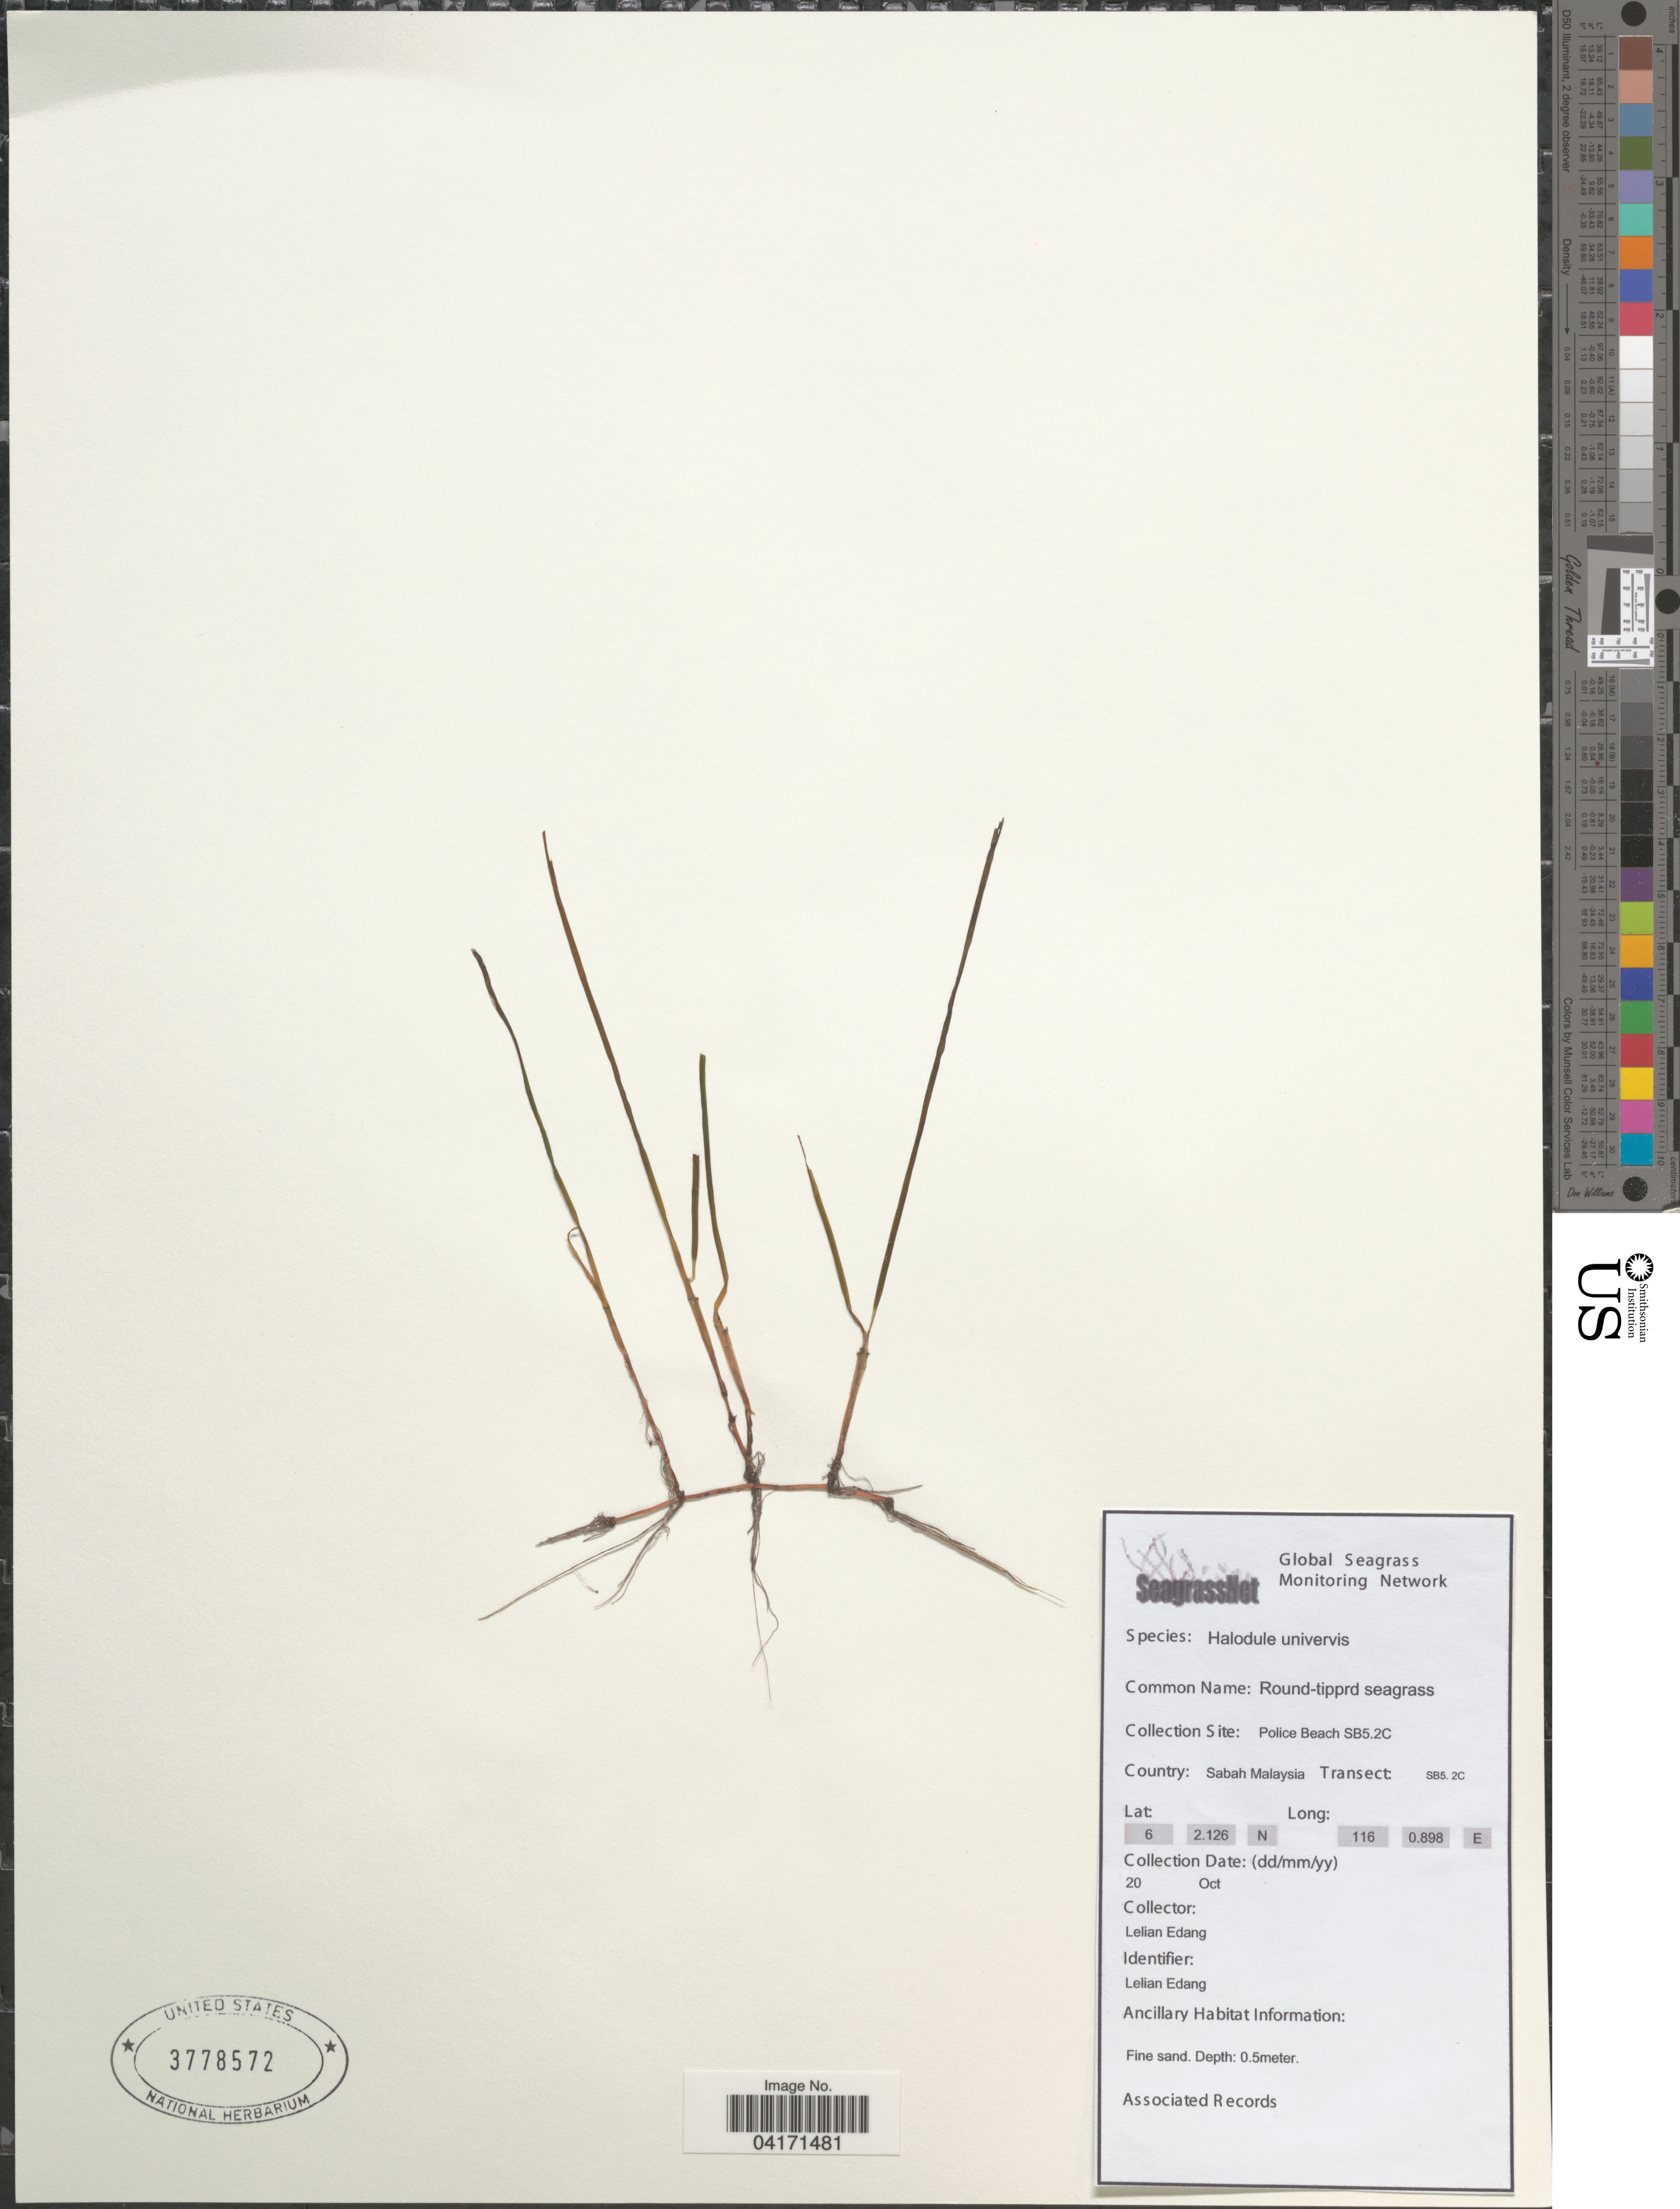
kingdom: Plantae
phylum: Tracheophyta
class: Liliopsida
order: Alismatales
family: Cymodoceaceae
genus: Halodule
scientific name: Halodule uninervis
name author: (Forssk.) Asch.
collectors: L. Edang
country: Malaysia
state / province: Sabah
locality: Police Beach SB5.2C. SB5. 2C.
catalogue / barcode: US 3778572